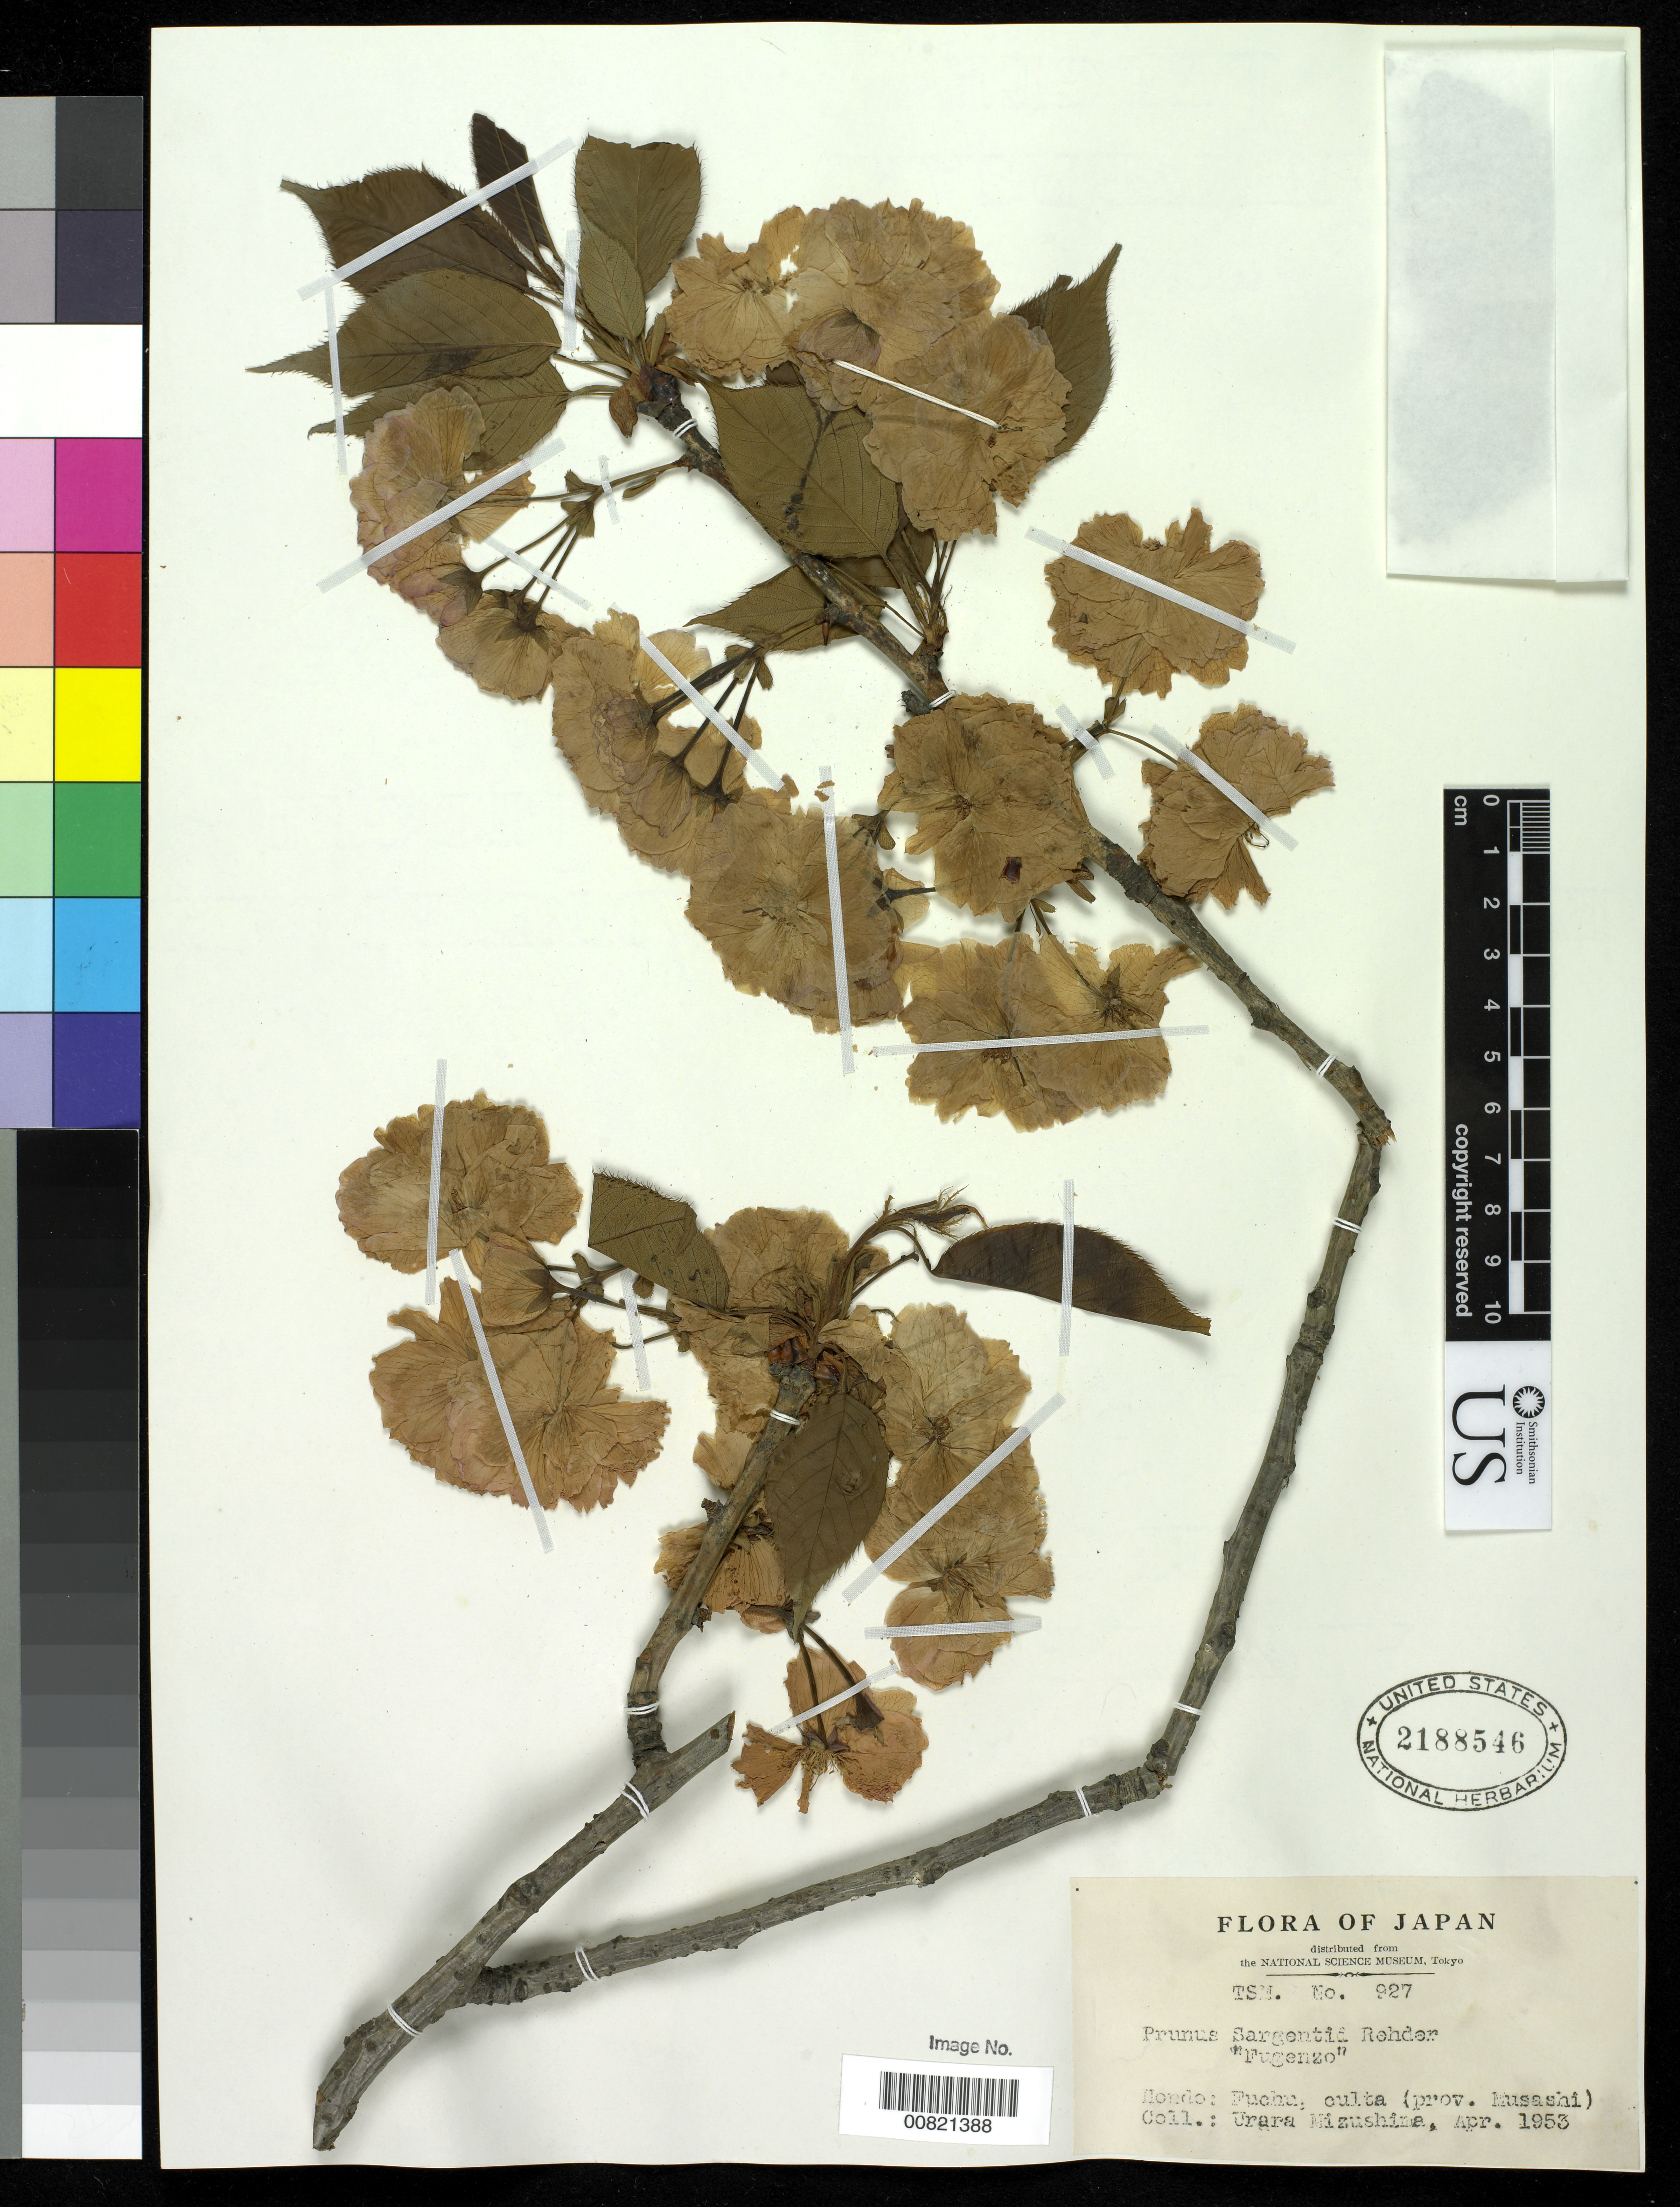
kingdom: Plantae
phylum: Tracheophyta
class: Magnoliopsida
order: Rosales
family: Rosaceae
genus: Prunus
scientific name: Prunus sargentii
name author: Rehder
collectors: U. Mizushima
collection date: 1953-04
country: Japan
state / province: Tokyo, Federal City of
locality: Fuchu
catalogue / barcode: US 2188546